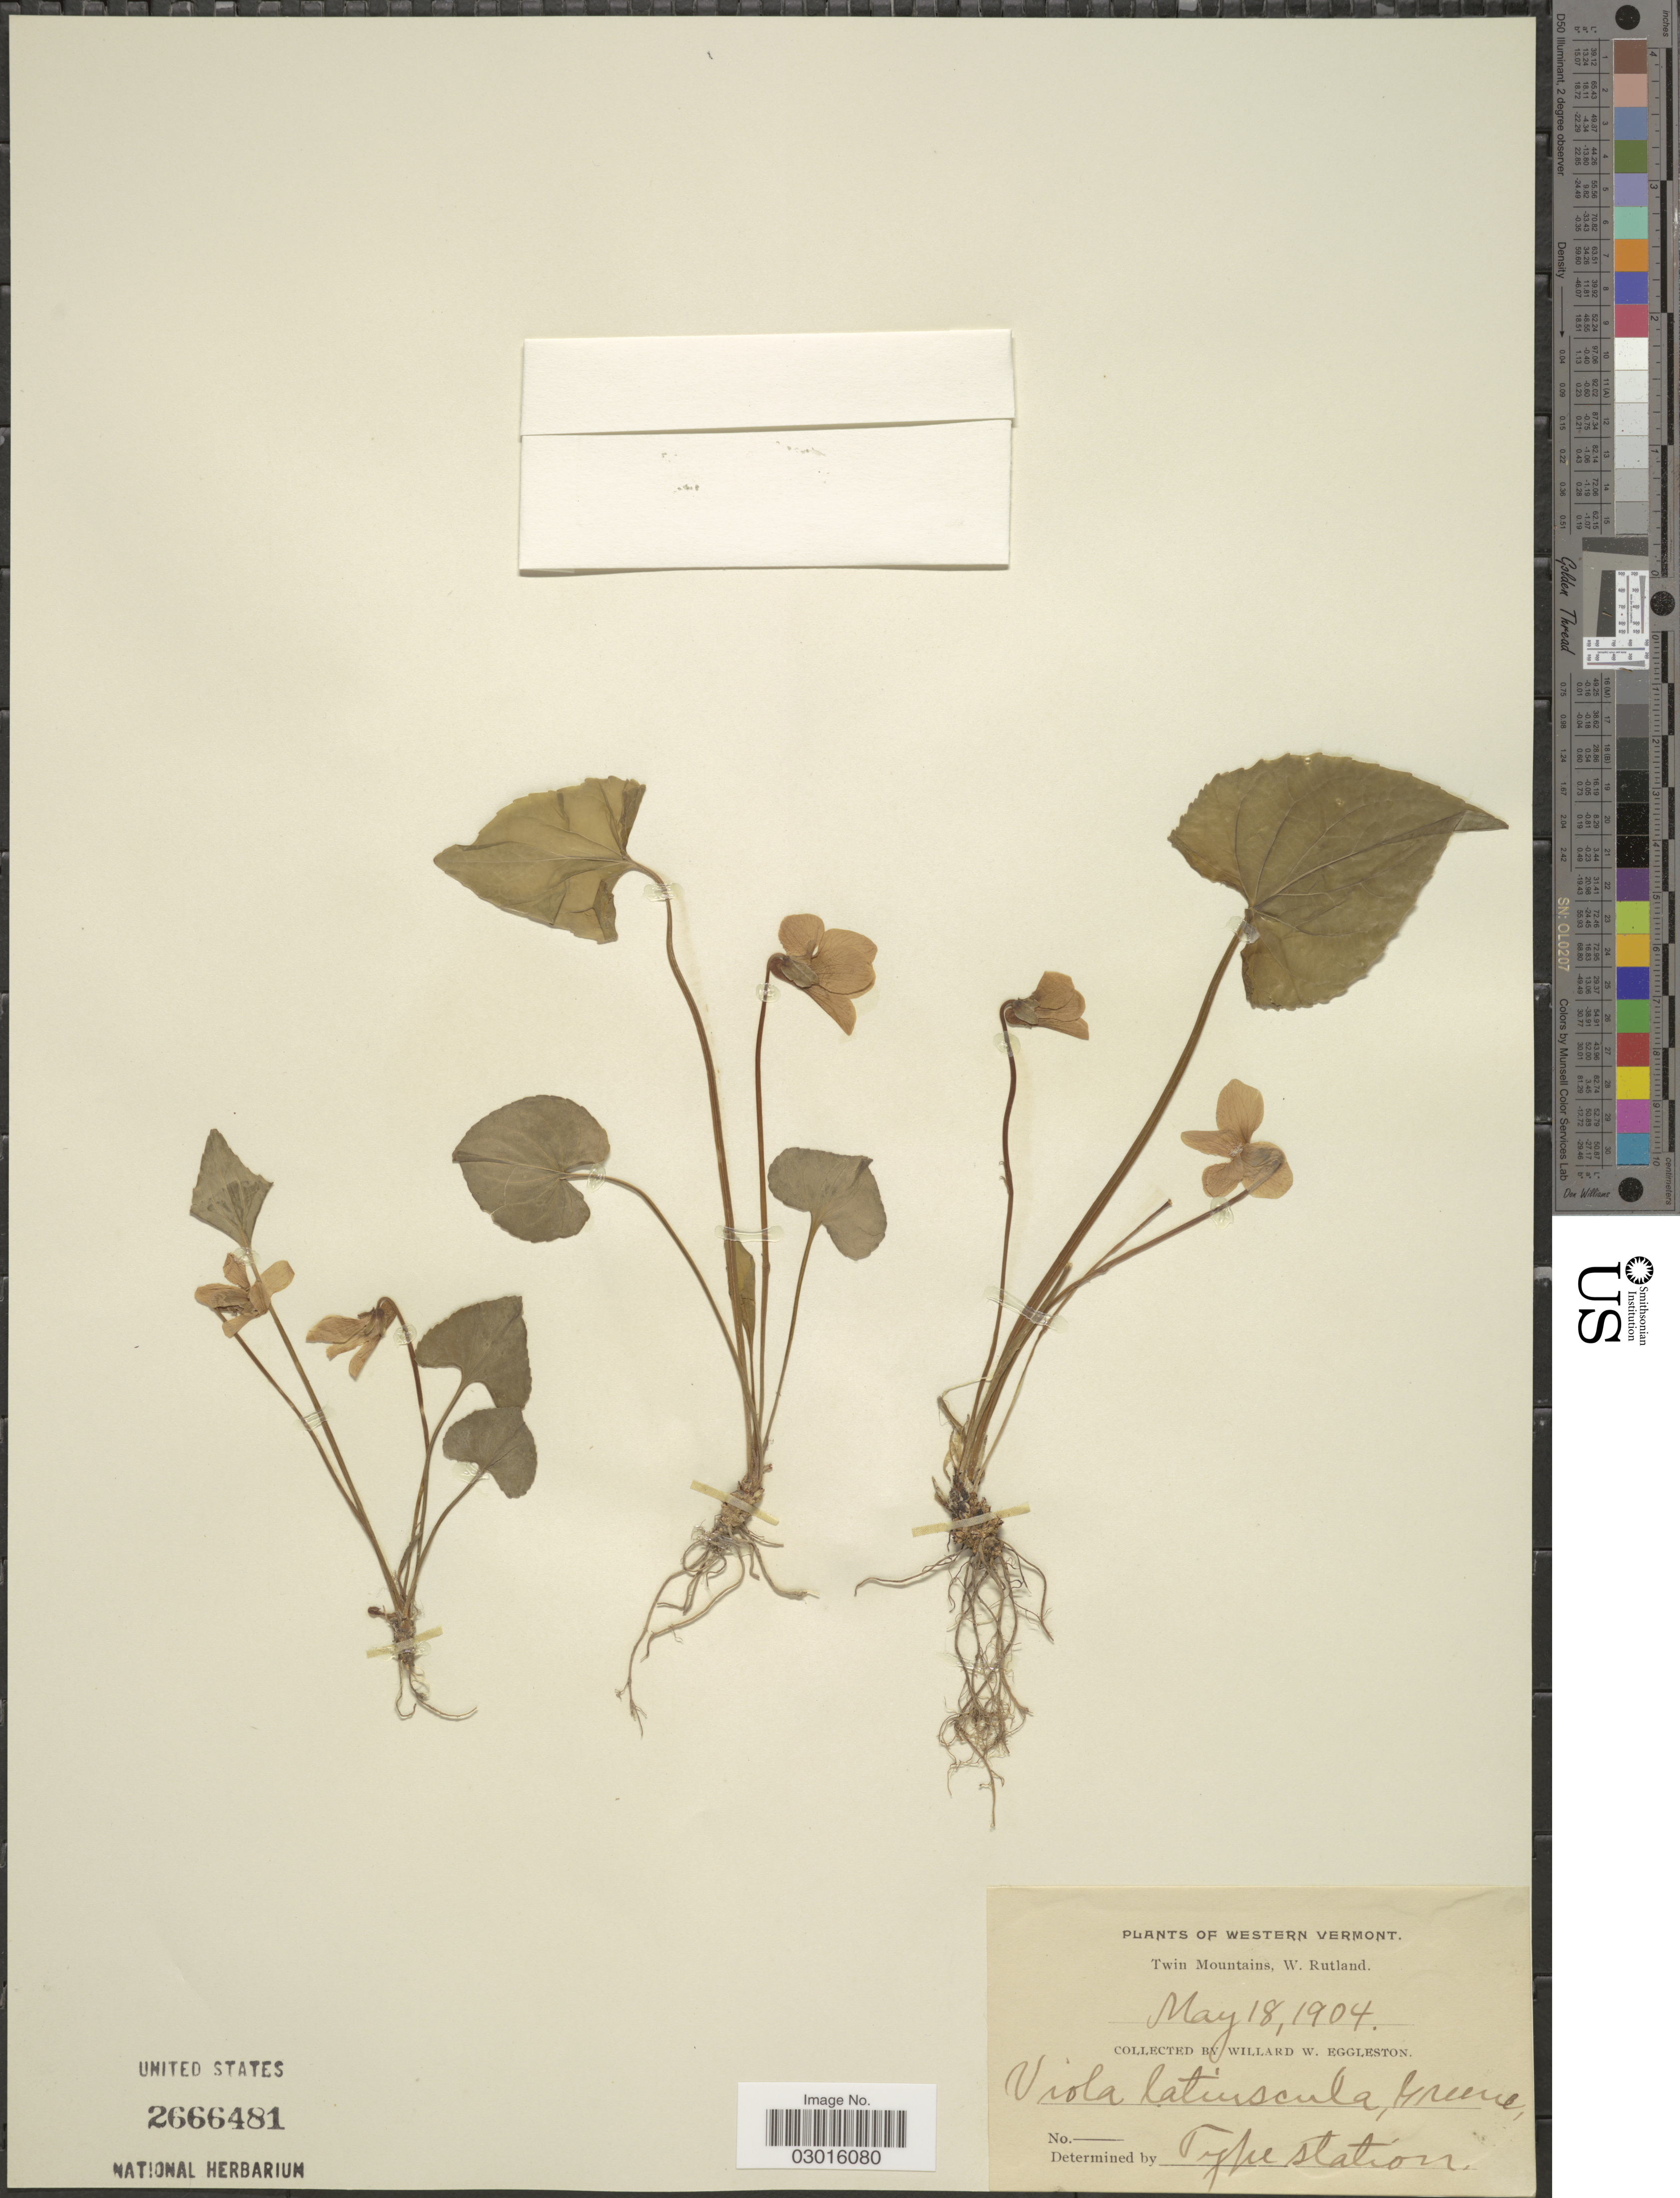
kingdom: Plantae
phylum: Tracheophyta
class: Magnoliopsida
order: Malpighiales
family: Violaceae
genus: Viola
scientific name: Viola latiuscula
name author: Greene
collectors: W. W. Eggleston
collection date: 1904-05-18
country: United States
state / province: Vermont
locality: Western Vermont. Twin Mountains, W. Rutland.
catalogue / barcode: US 2666481